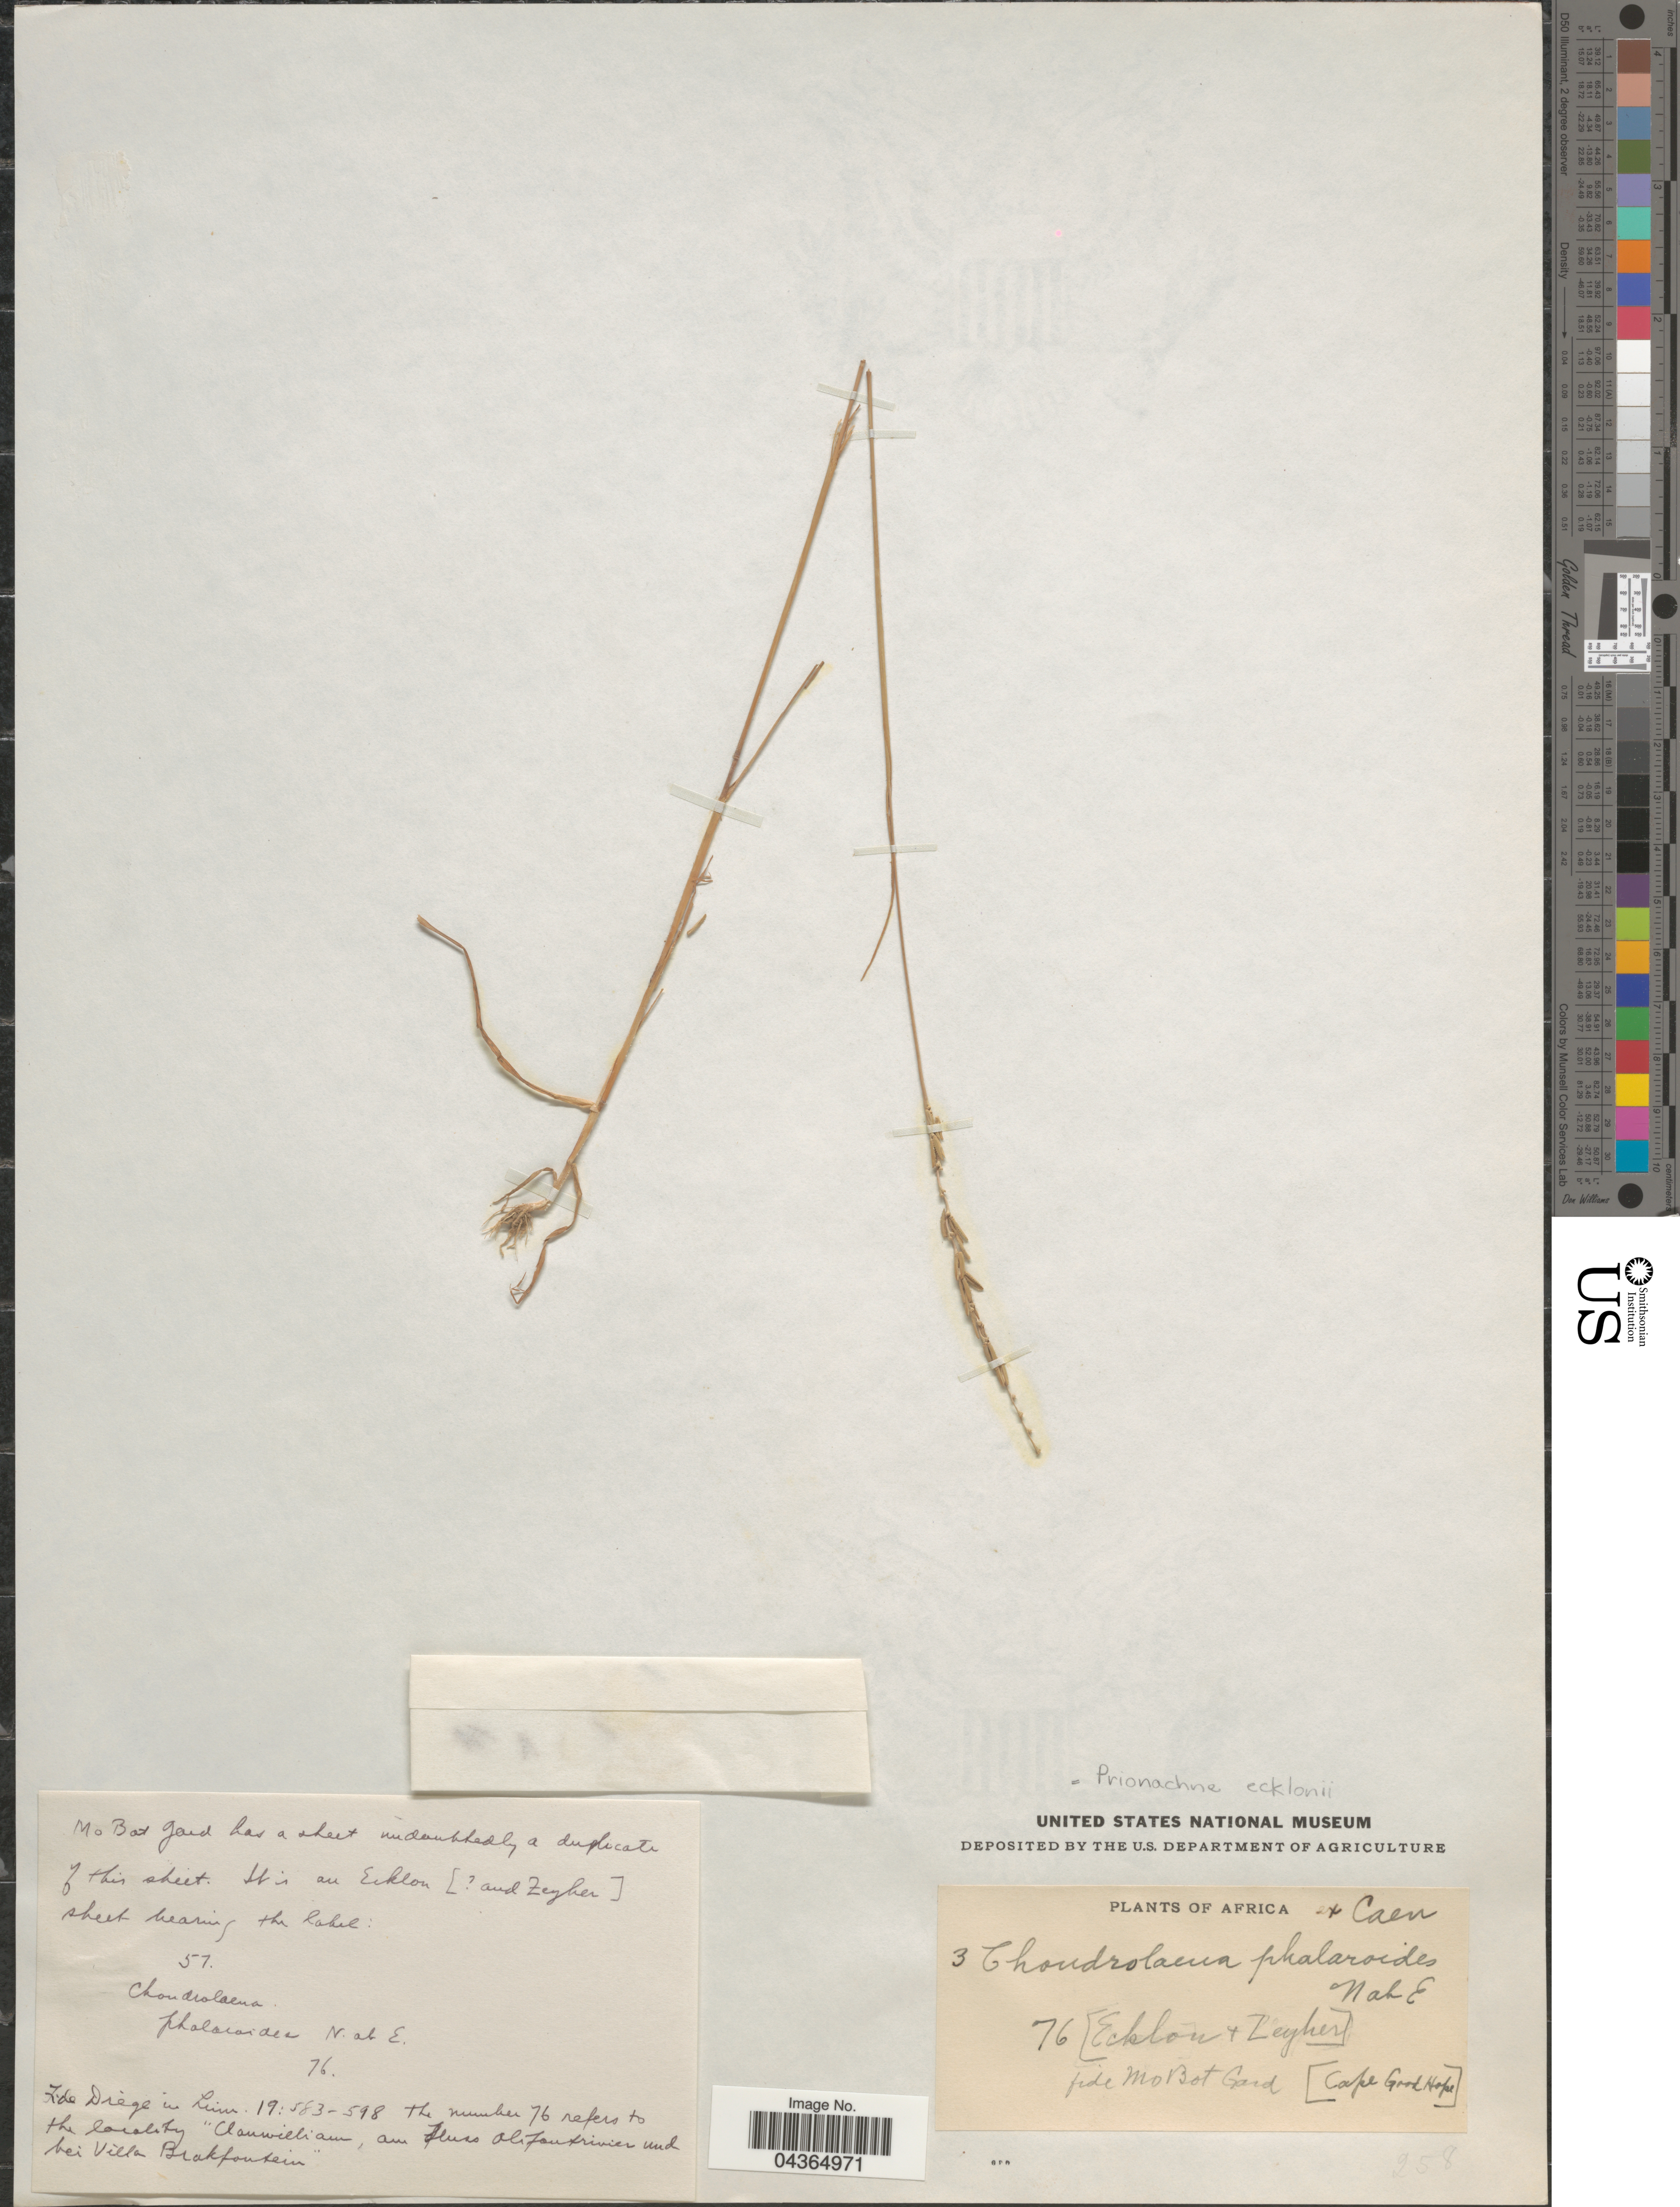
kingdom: Plantae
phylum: Tracheophyta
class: Liliopsida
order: Poales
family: Poaceae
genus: Pentameris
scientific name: Pentameris ecklonii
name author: (Nees) Galley & H.P. Linder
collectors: -. Ecklon & -. Zeyher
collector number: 76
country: South Africa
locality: Africa. Cape Good Hope.